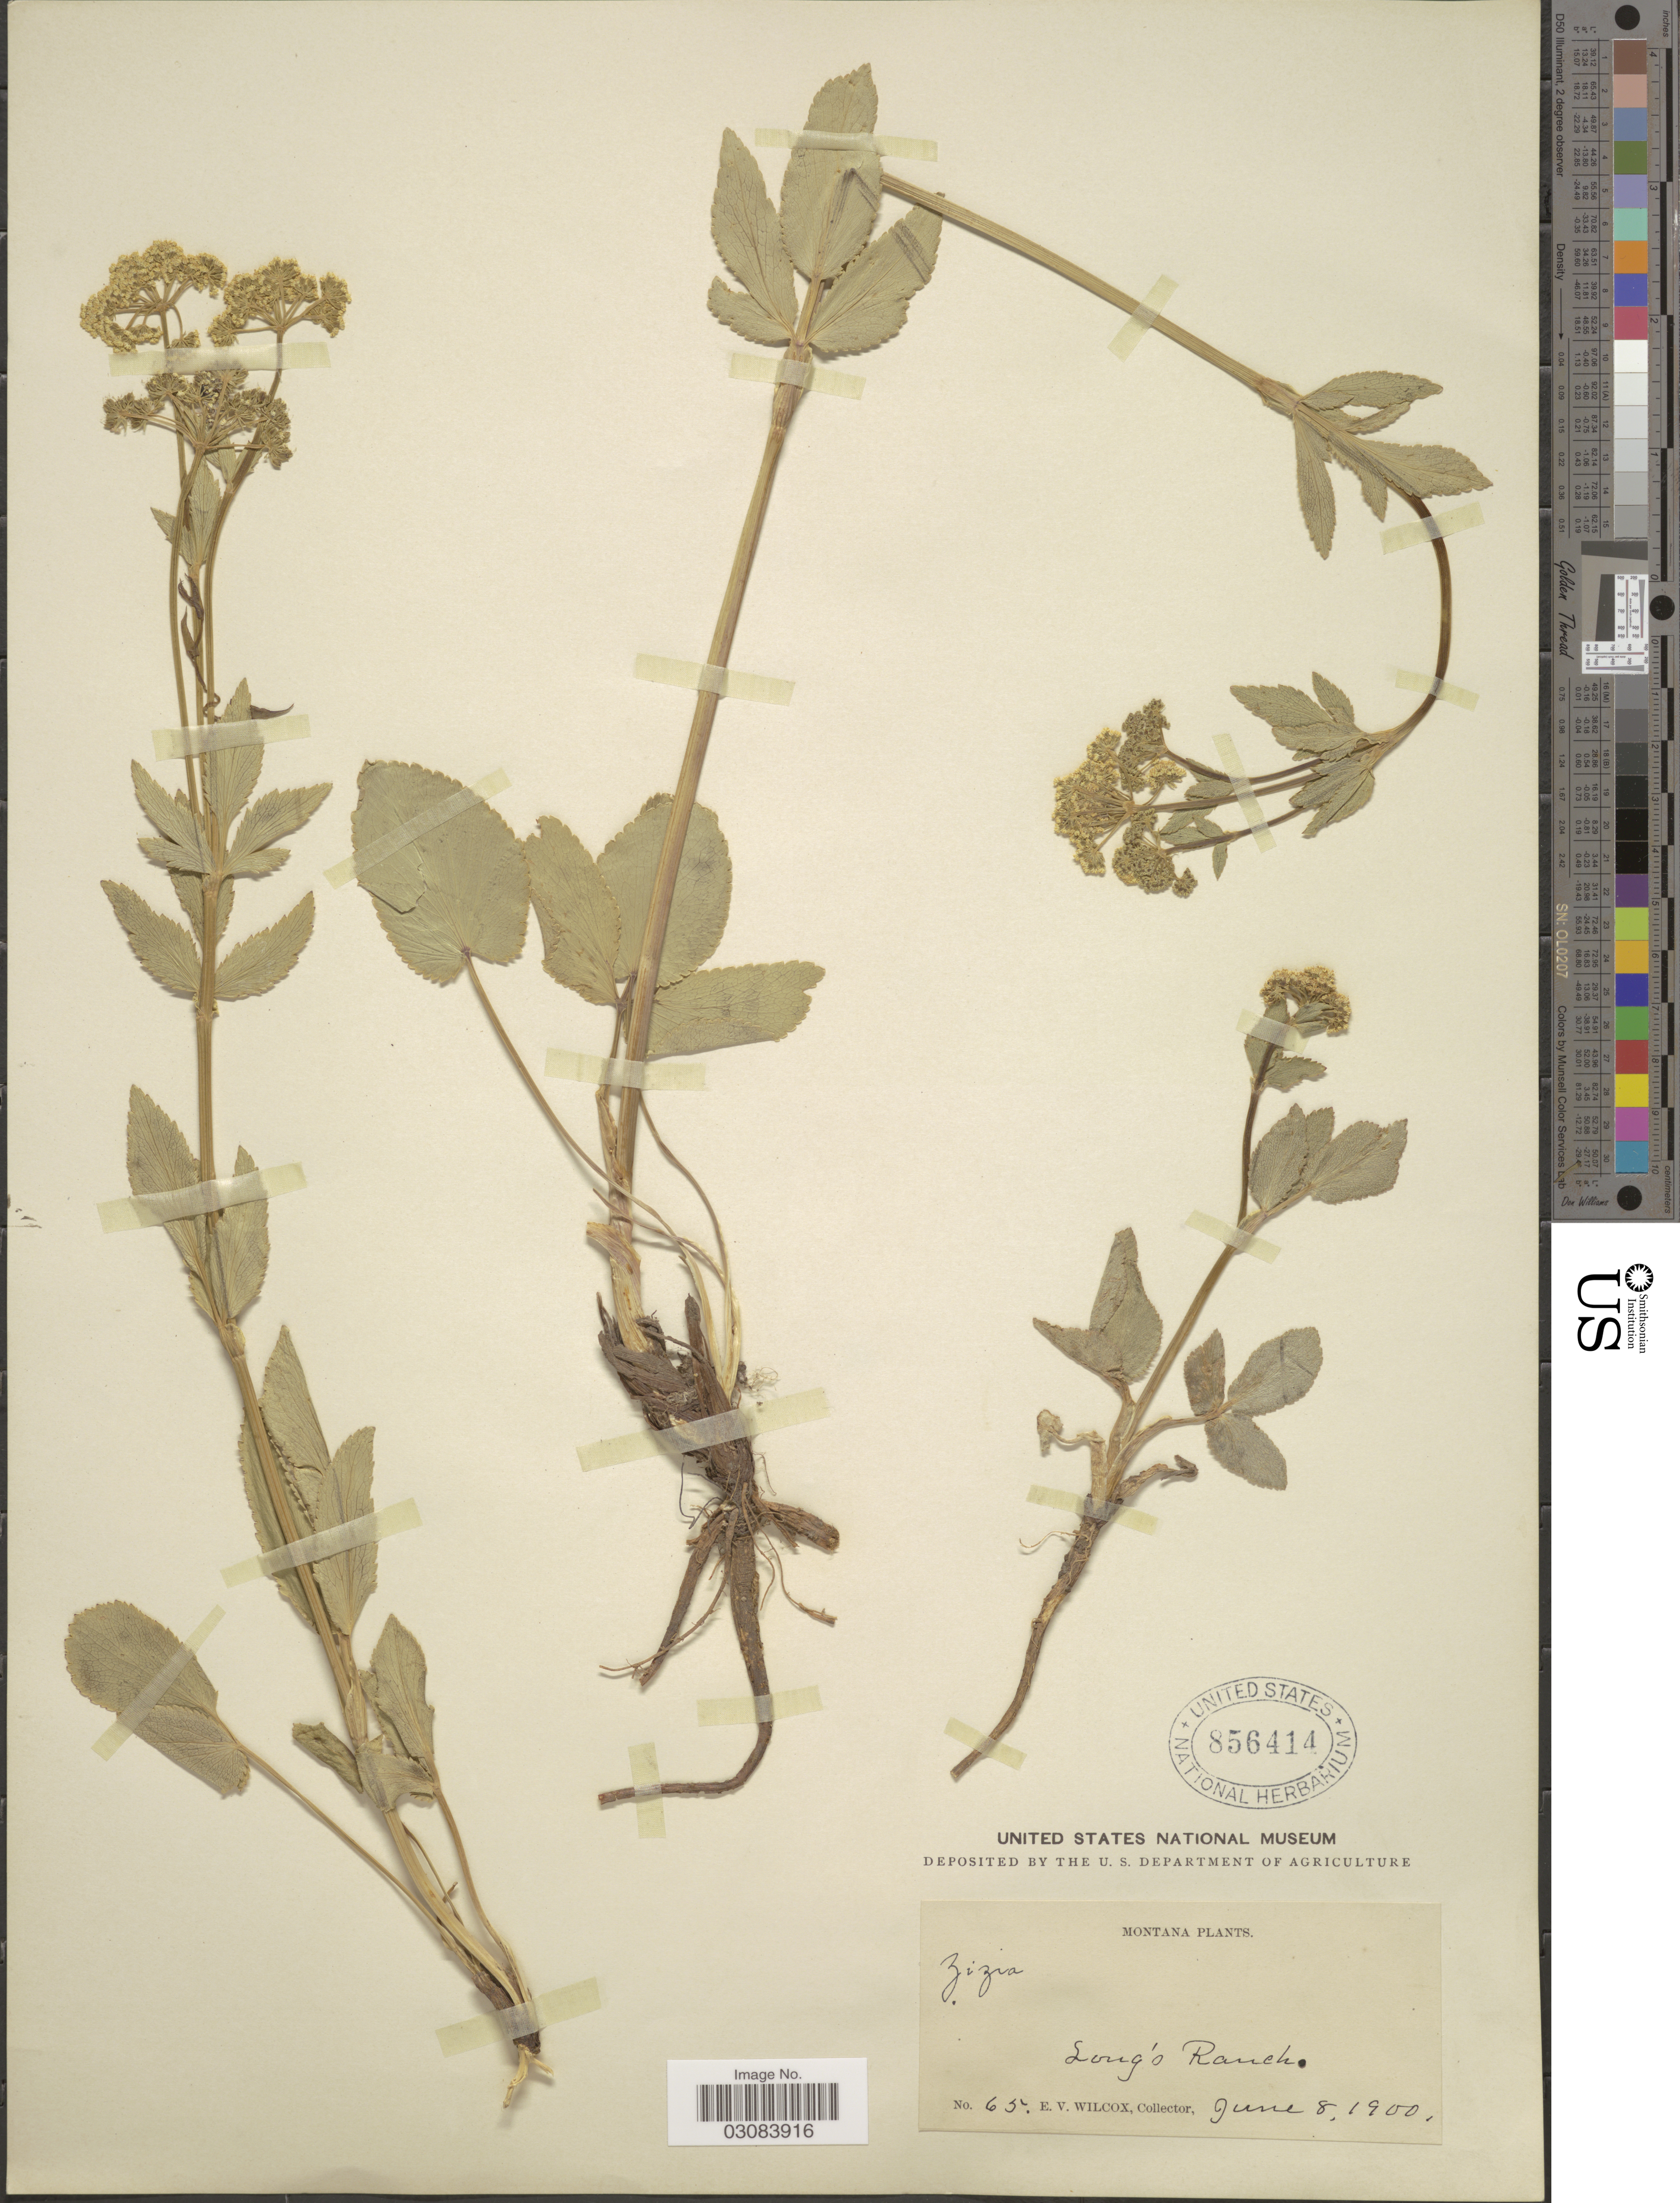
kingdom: Plantae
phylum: Tracheophyta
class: Magnoliopsida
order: Apiales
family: Apiaceae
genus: Zizia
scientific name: Zizia aptera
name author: (A. Gray) Fernald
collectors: E. V. Wilcox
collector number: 65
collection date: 1900-06-08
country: United States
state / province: Montana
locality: Long's Ranch.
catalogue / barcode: US 856414